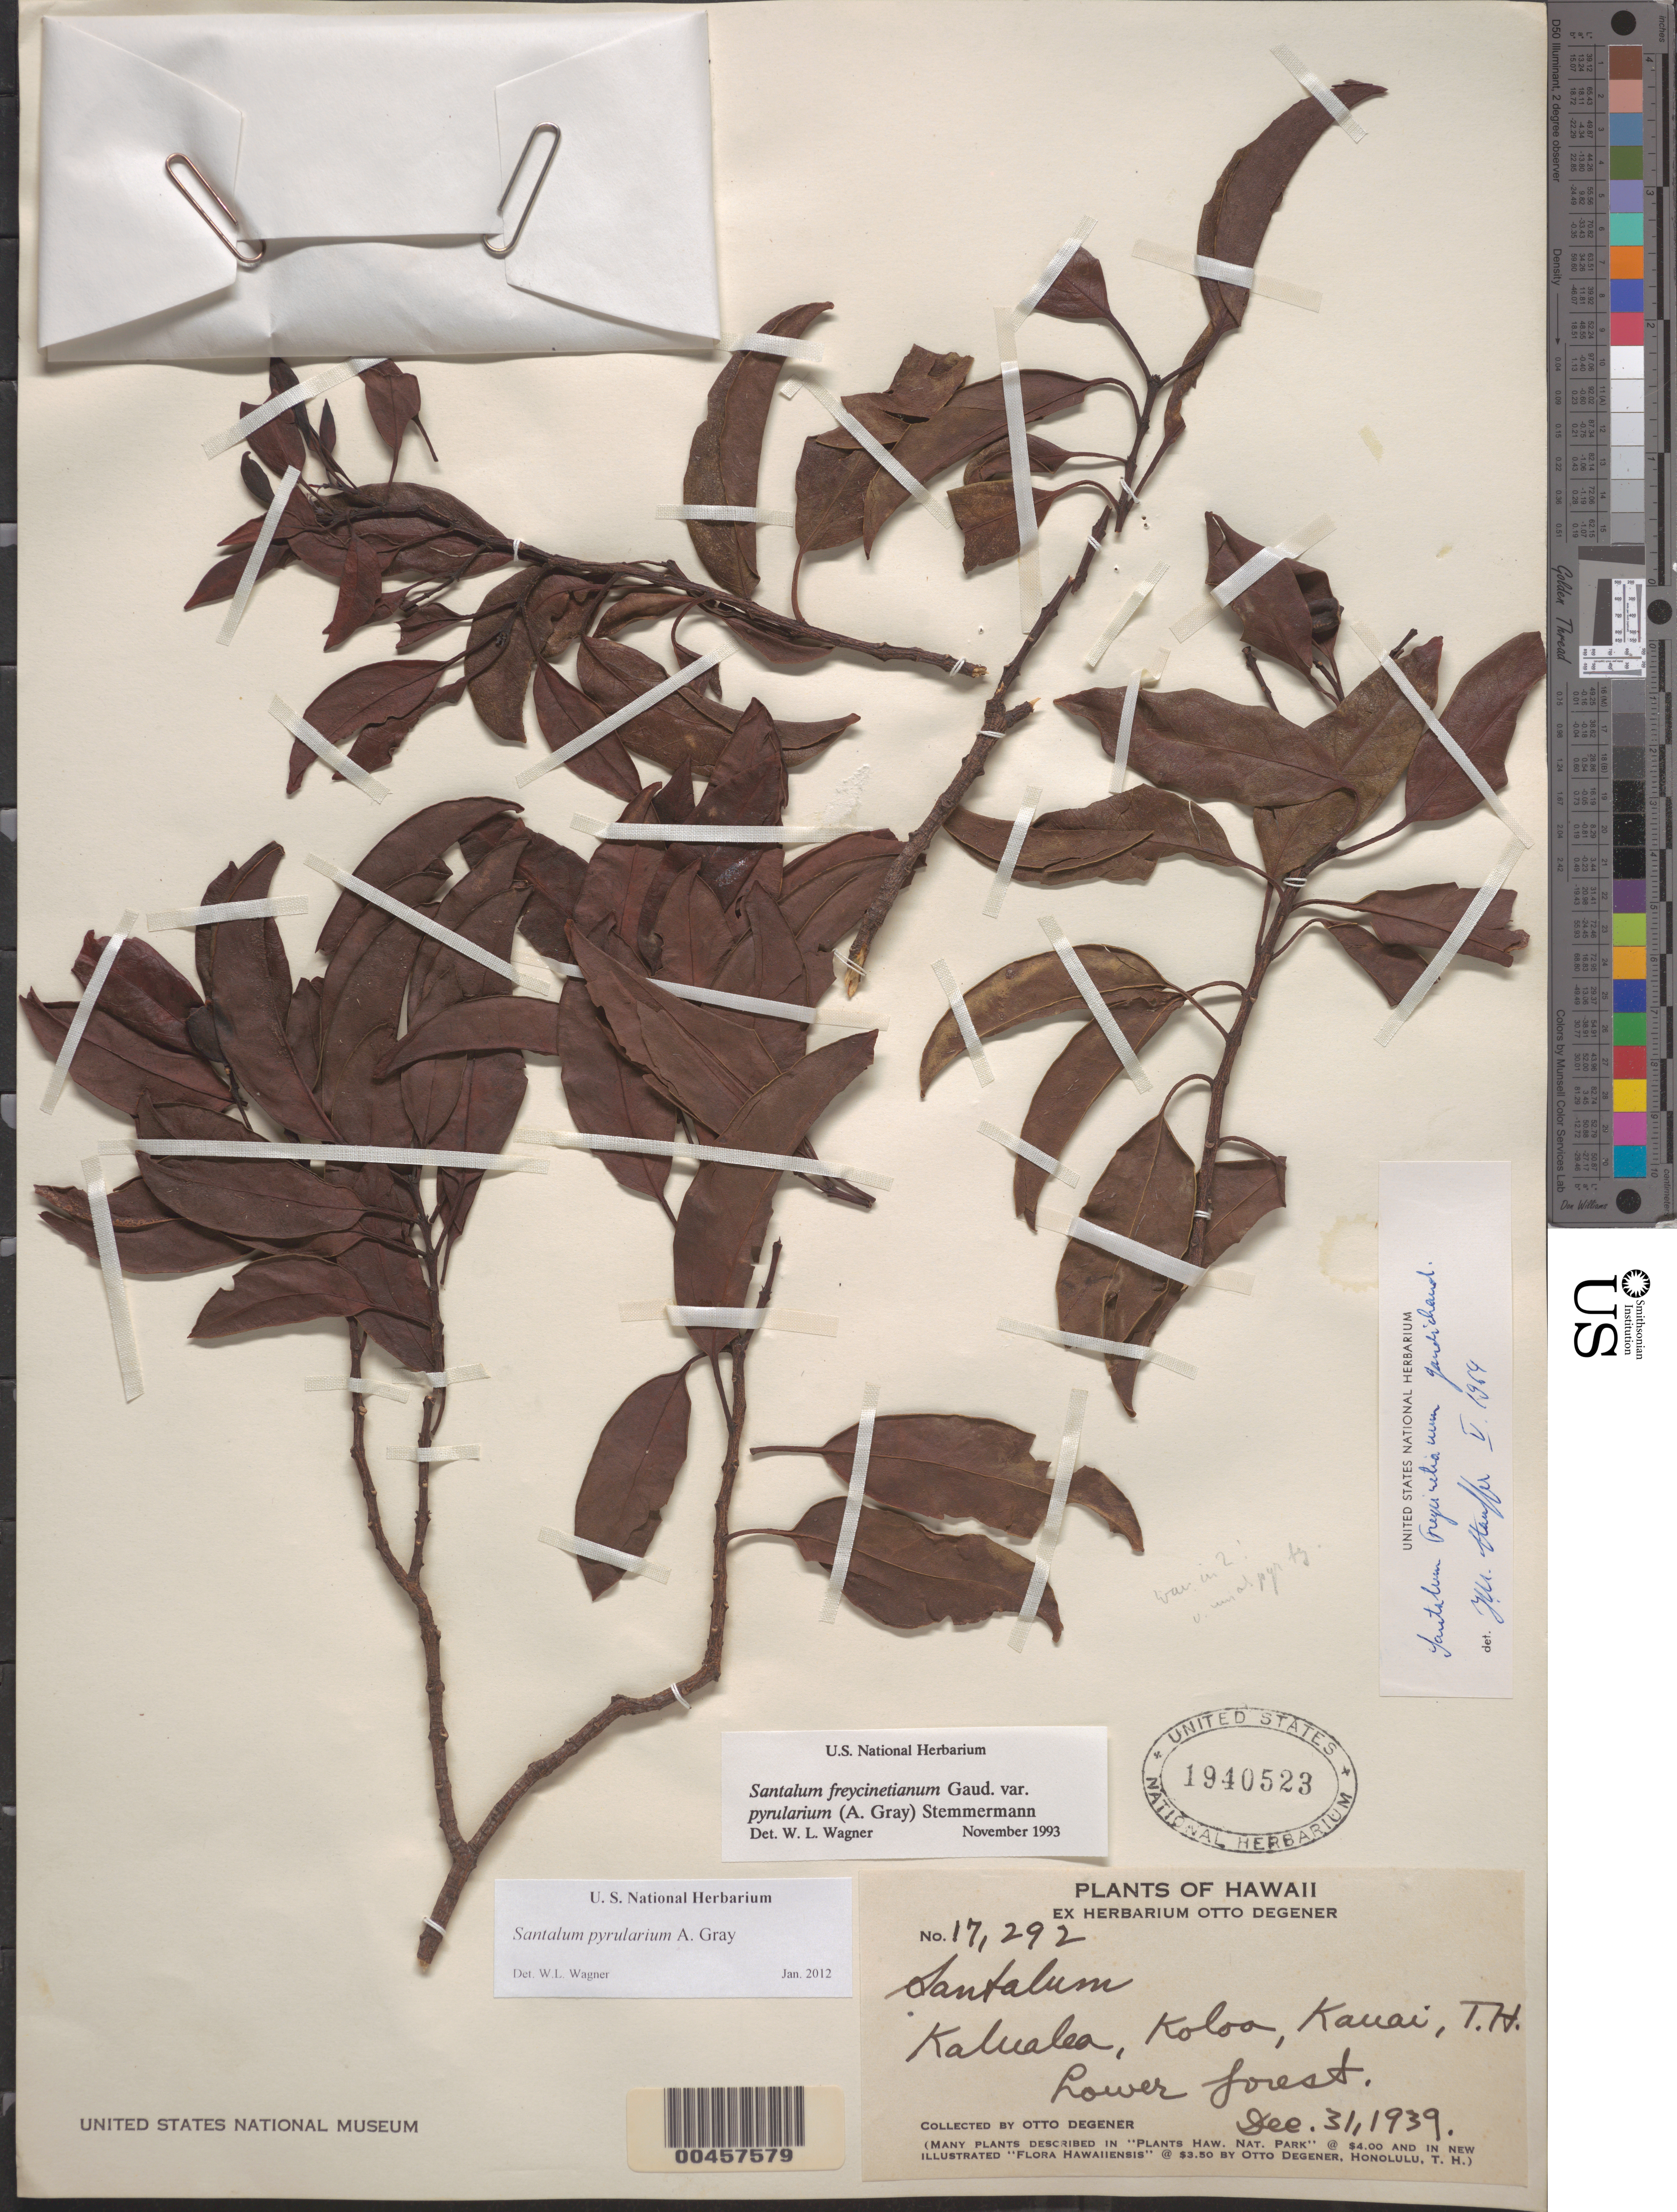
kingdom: Plantae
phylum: Tracheophyta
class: Magnoliopsida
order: Santalales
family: Santalaceae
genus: Santalum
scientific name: Santalum pyrularium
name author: A. Gray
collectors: O. Degener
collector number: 17292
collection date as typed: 31 Dec 1939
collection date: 1939-12-31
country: United States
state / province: Hawaii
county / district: Kauai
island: Kaua'i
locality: Kalualea, Koloa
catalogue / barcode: US 1940523